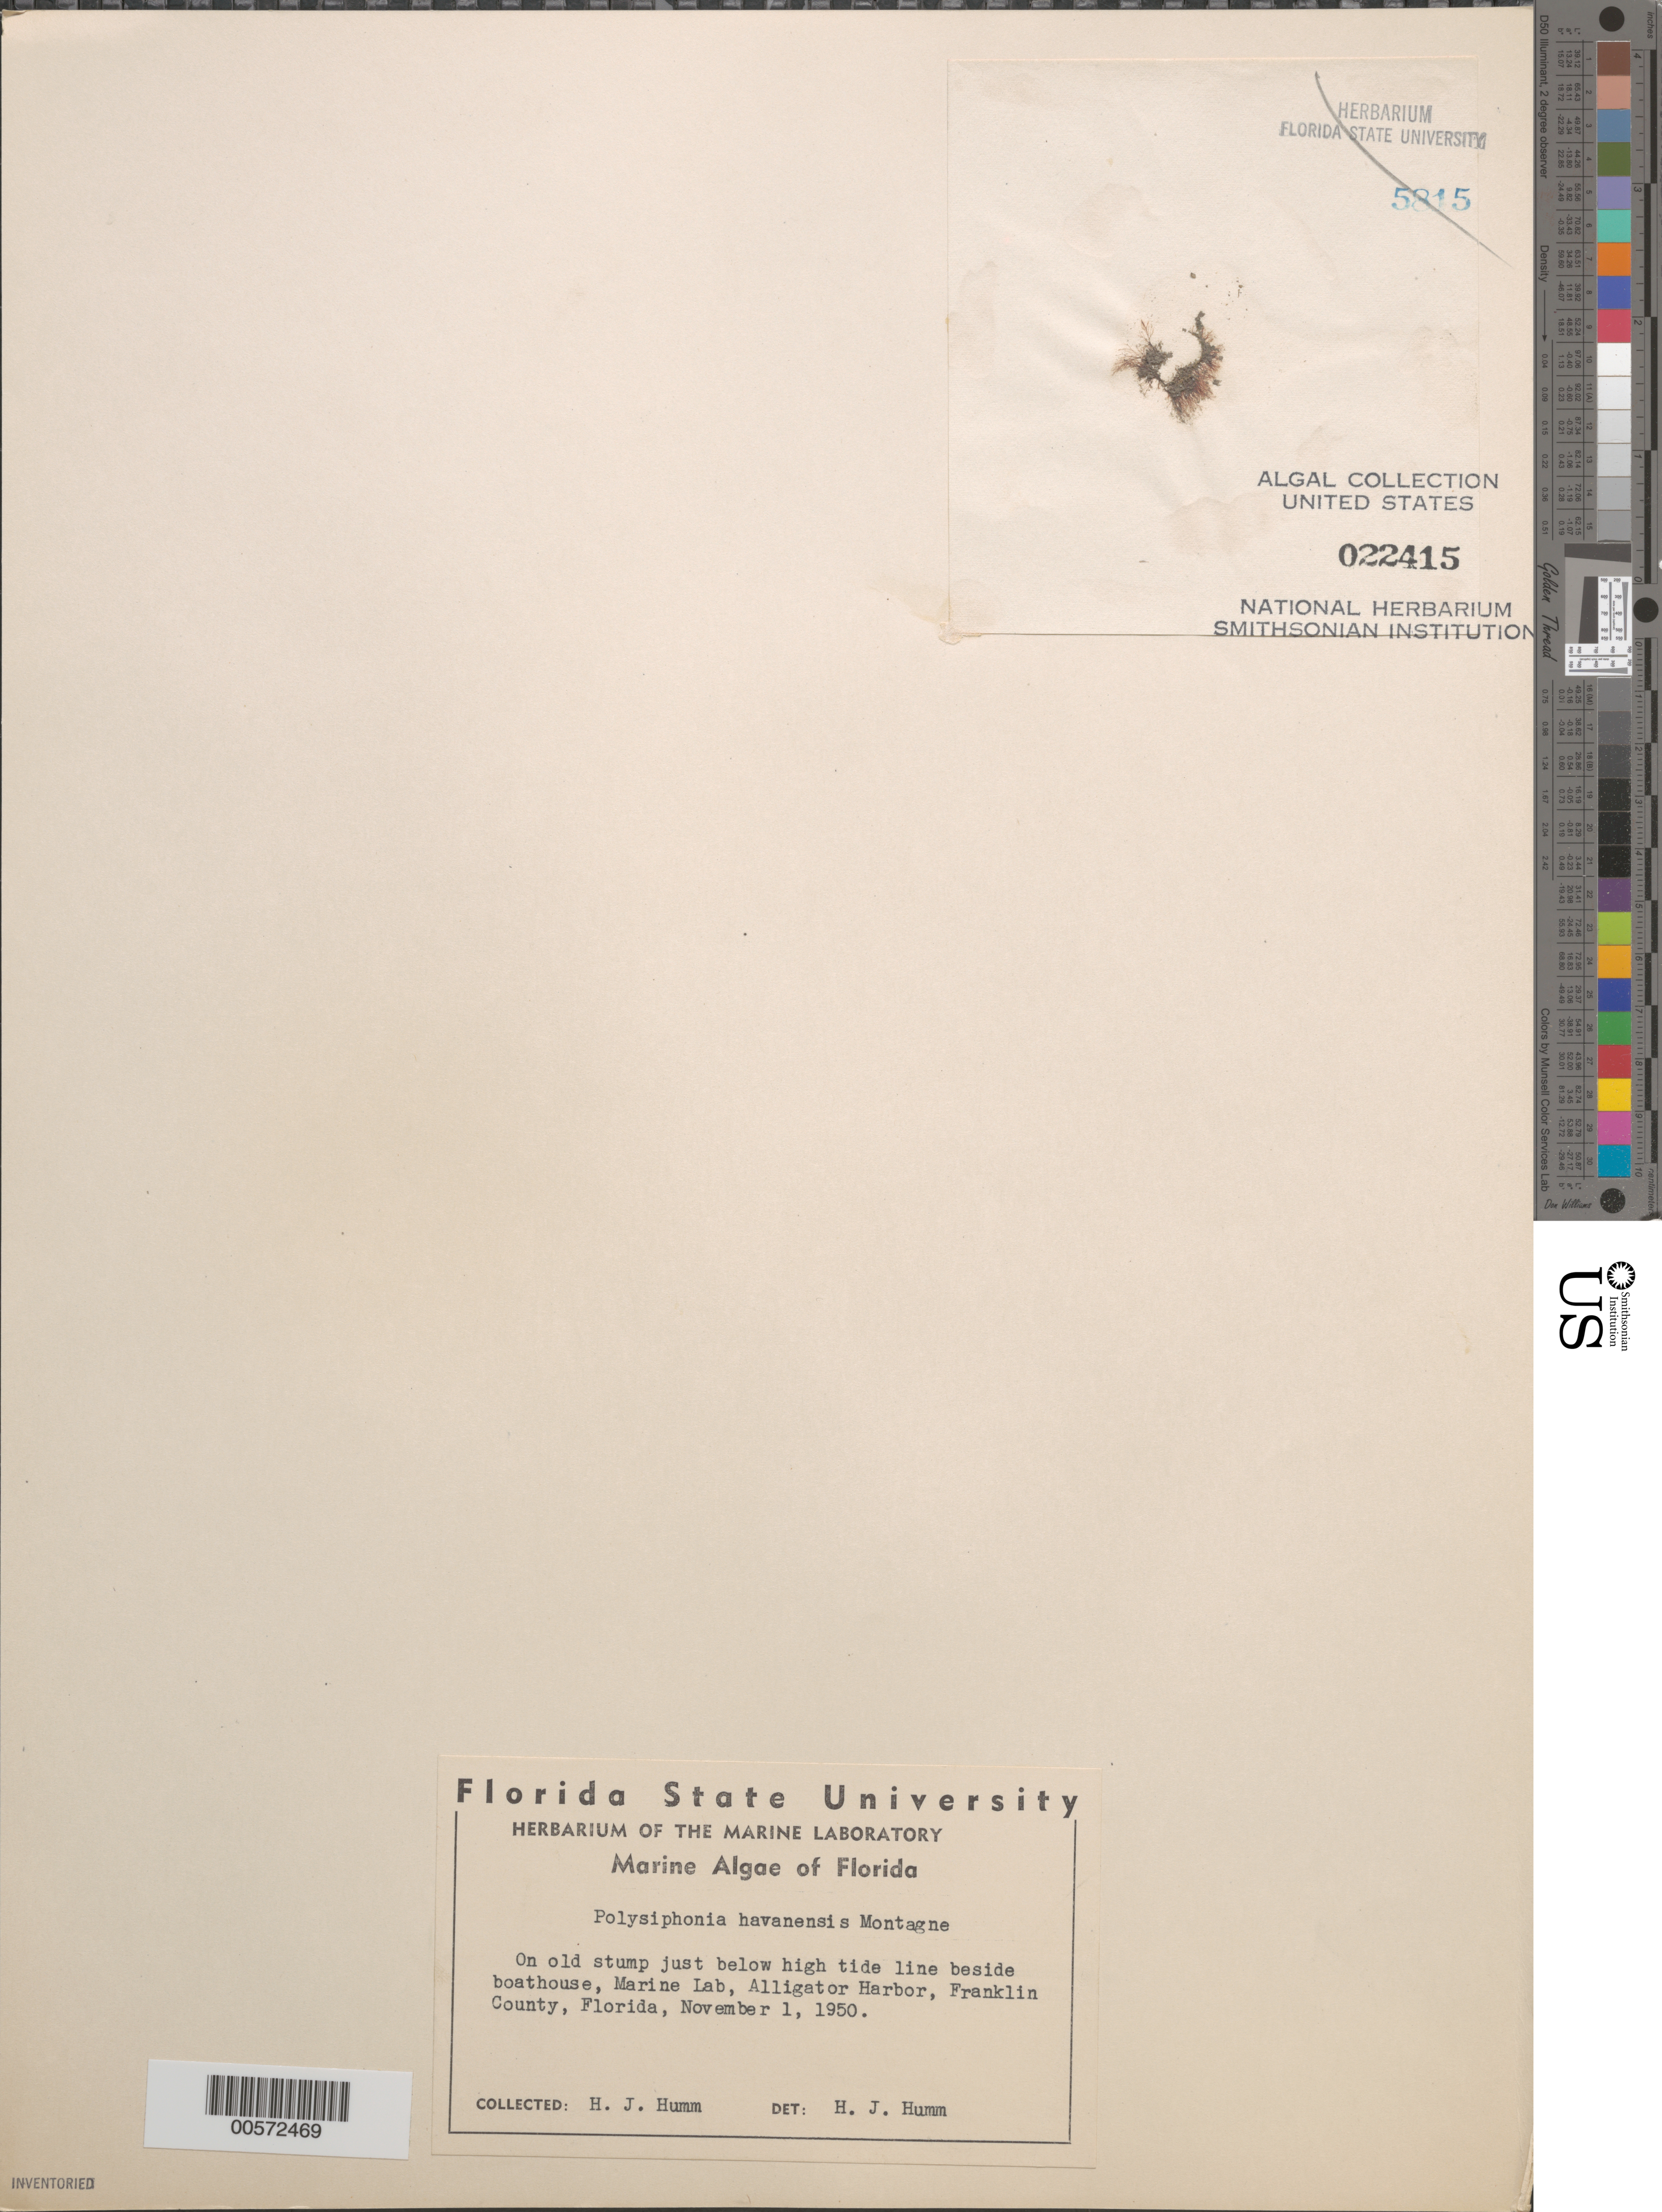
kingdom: Plantae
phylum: Rhodophyta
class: Florideophyceae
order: Ceramiales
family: Rhodomelaceae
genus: Polysiphonia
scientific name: Polysiphonia havanensis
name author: Mont.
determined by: Humm, Harold J.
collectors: H. J. Humm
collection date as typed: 01 Nov 1950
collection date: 1950-11-01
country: United States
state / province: Florida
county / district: Franklin County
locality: Alligator Harbor, marine laboratory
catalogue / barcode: US 22415